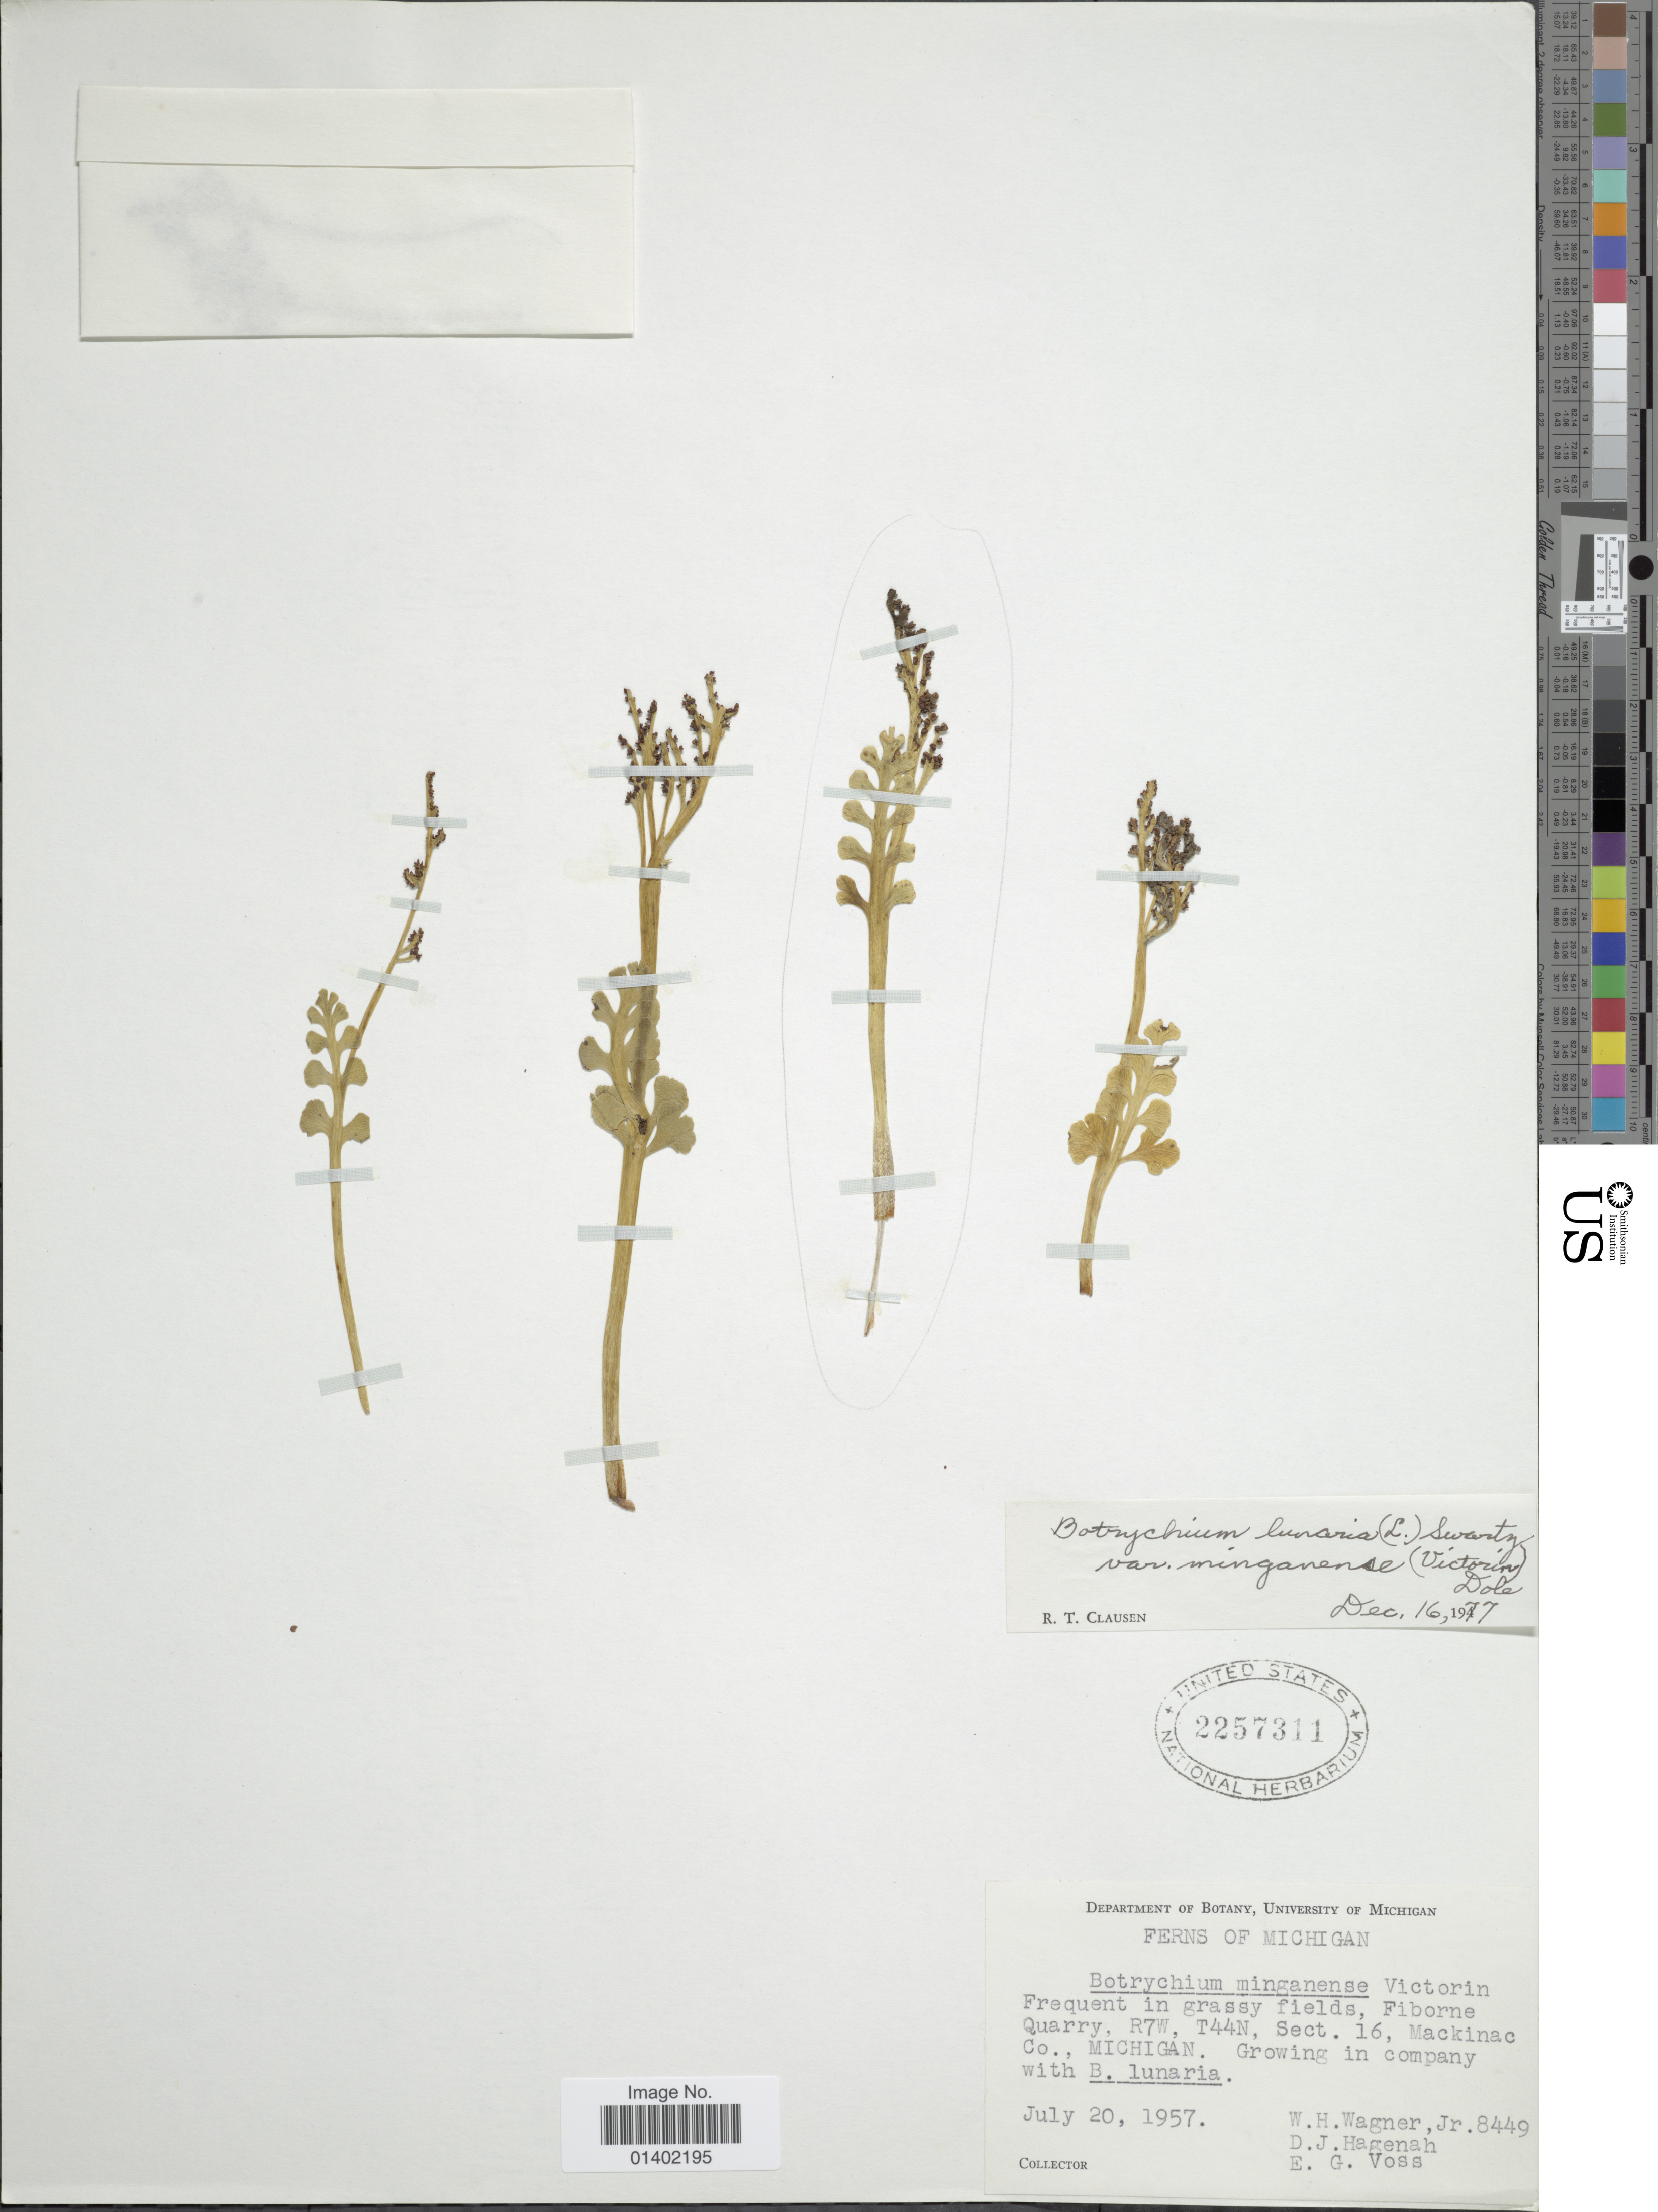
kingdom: Plantae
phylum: Tracheophyta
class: Polypodiopsida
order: Ophioglossales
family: Ophioglossaceae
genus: Botrychium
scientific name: Botrychium minganense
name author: Vict.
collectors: W. H. Wagner, D. Hagenah & E. G. Voss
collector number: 8449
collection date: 1957-07-20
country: United States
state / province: Michigan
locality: Ferns of Michigan, Fiborne Quarry, R7W, T44n, Sect, 16, Mackinac Co.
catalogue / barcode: US 2257311